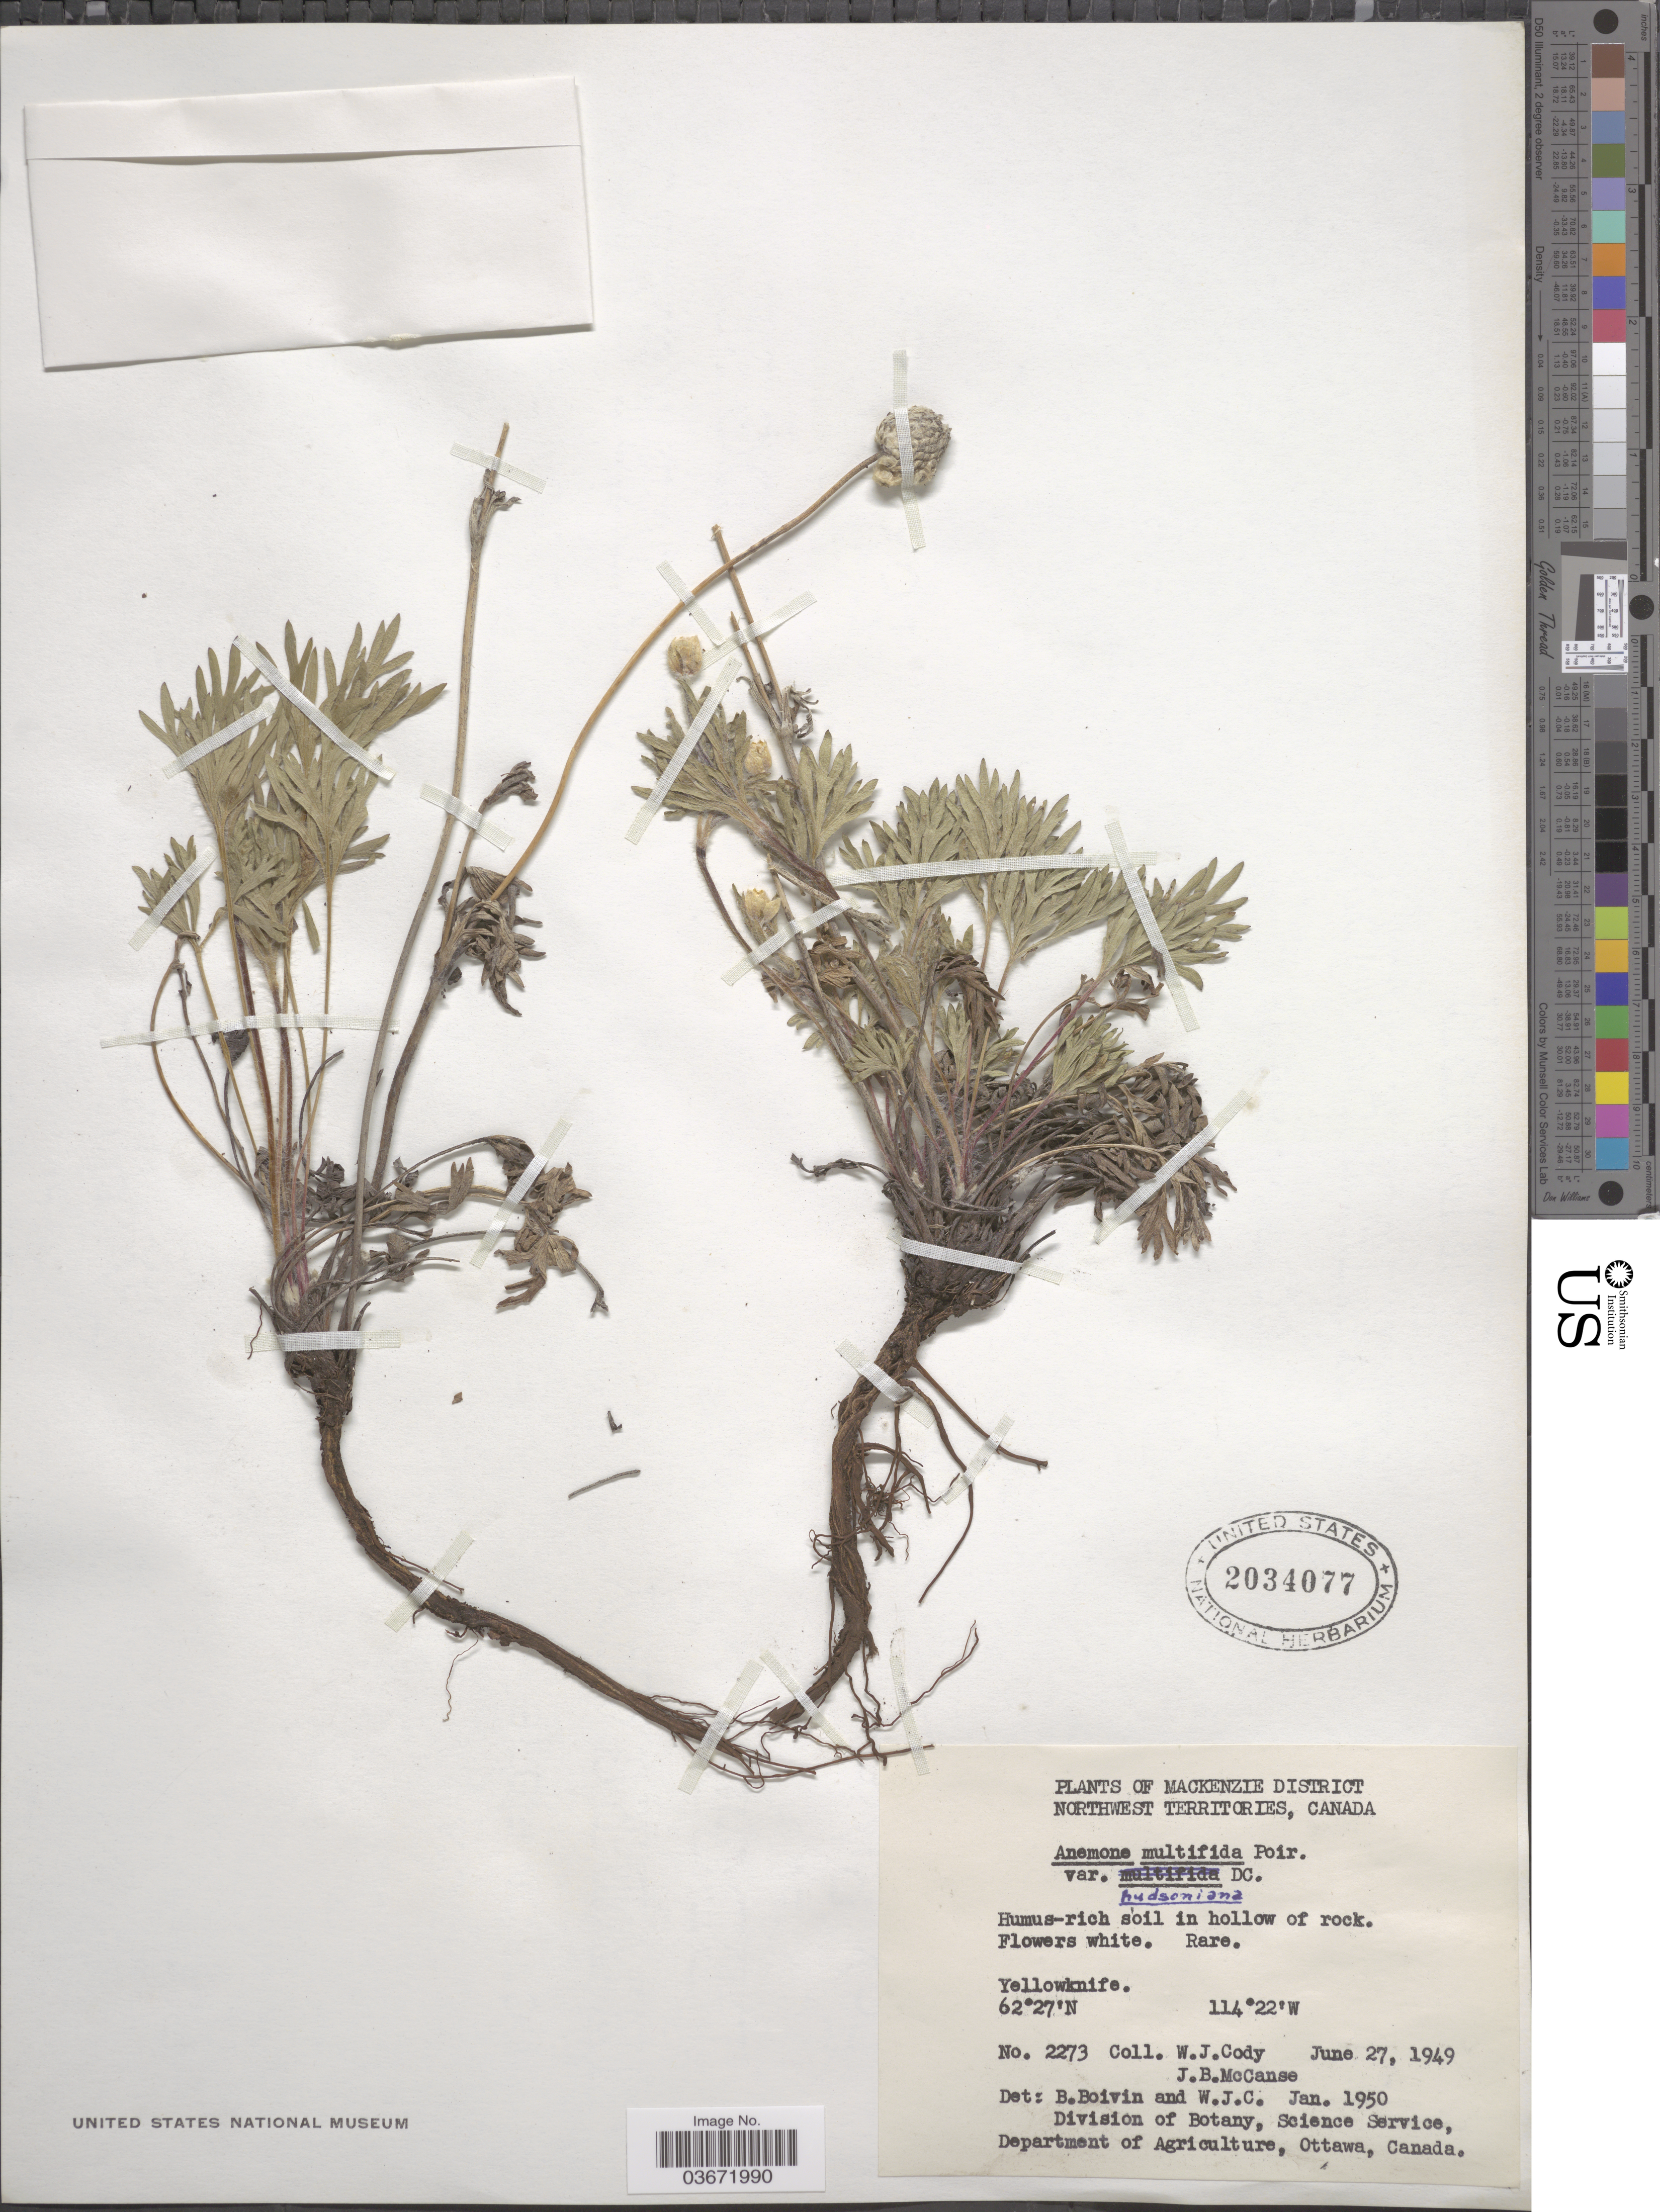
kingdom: Plantae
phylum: Tracheophyta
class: Magnoliopsida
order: Ranunculales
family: Ranunculaceae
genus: Anemone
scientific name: Anemone multifida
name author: Poir.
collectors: W. Cody & J. McCanse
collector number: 2273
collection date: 1949-06-27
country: Canada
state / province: Northwest Territories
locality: Mackenzie District. Yellowknife.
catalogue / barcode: US 2034077